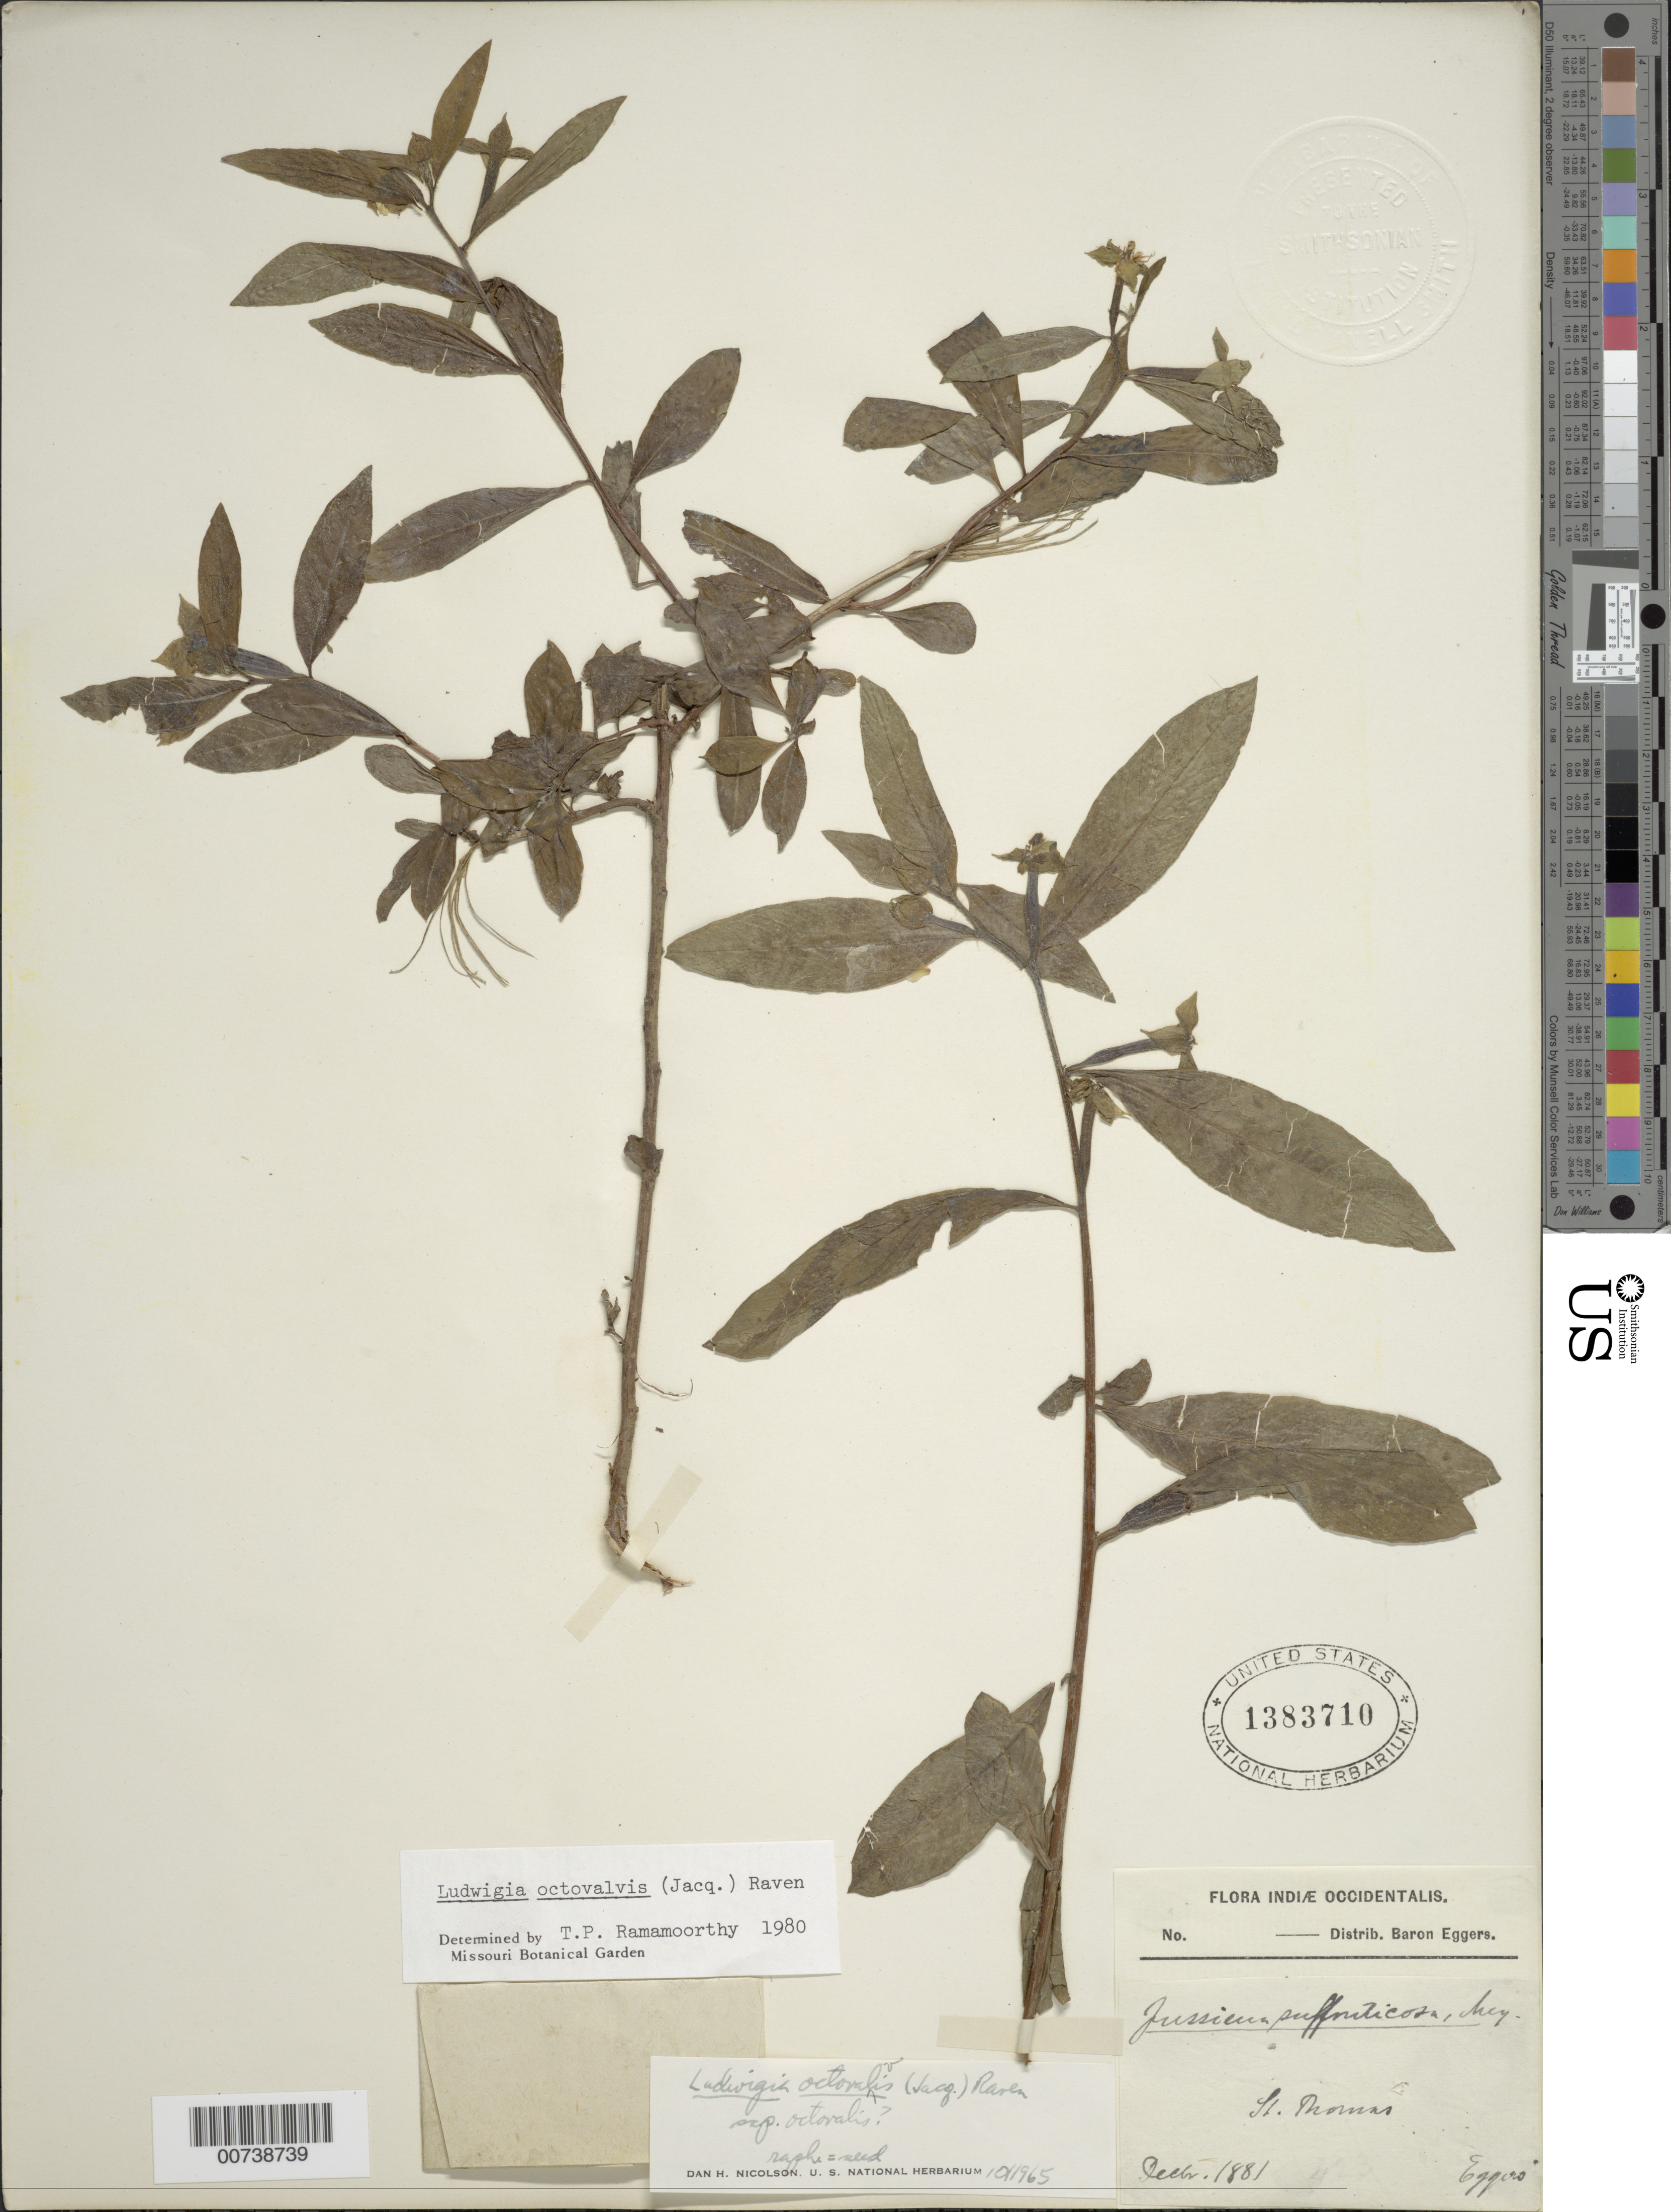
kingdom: Plantae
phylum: Tracheophyta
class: Magnoliopsida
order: Myrtales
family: Onagraceae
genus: Ludwigia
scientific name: Ludwigia octovalvis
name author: (Jacq.) P.H. Raven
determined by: Ramamoorthy, T. P.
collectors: H. F. A. von Eggers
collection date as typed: Dec 1881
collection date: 1881-12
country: U.S. Virgin Islands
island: St. Thomas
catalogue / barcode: US 1383710